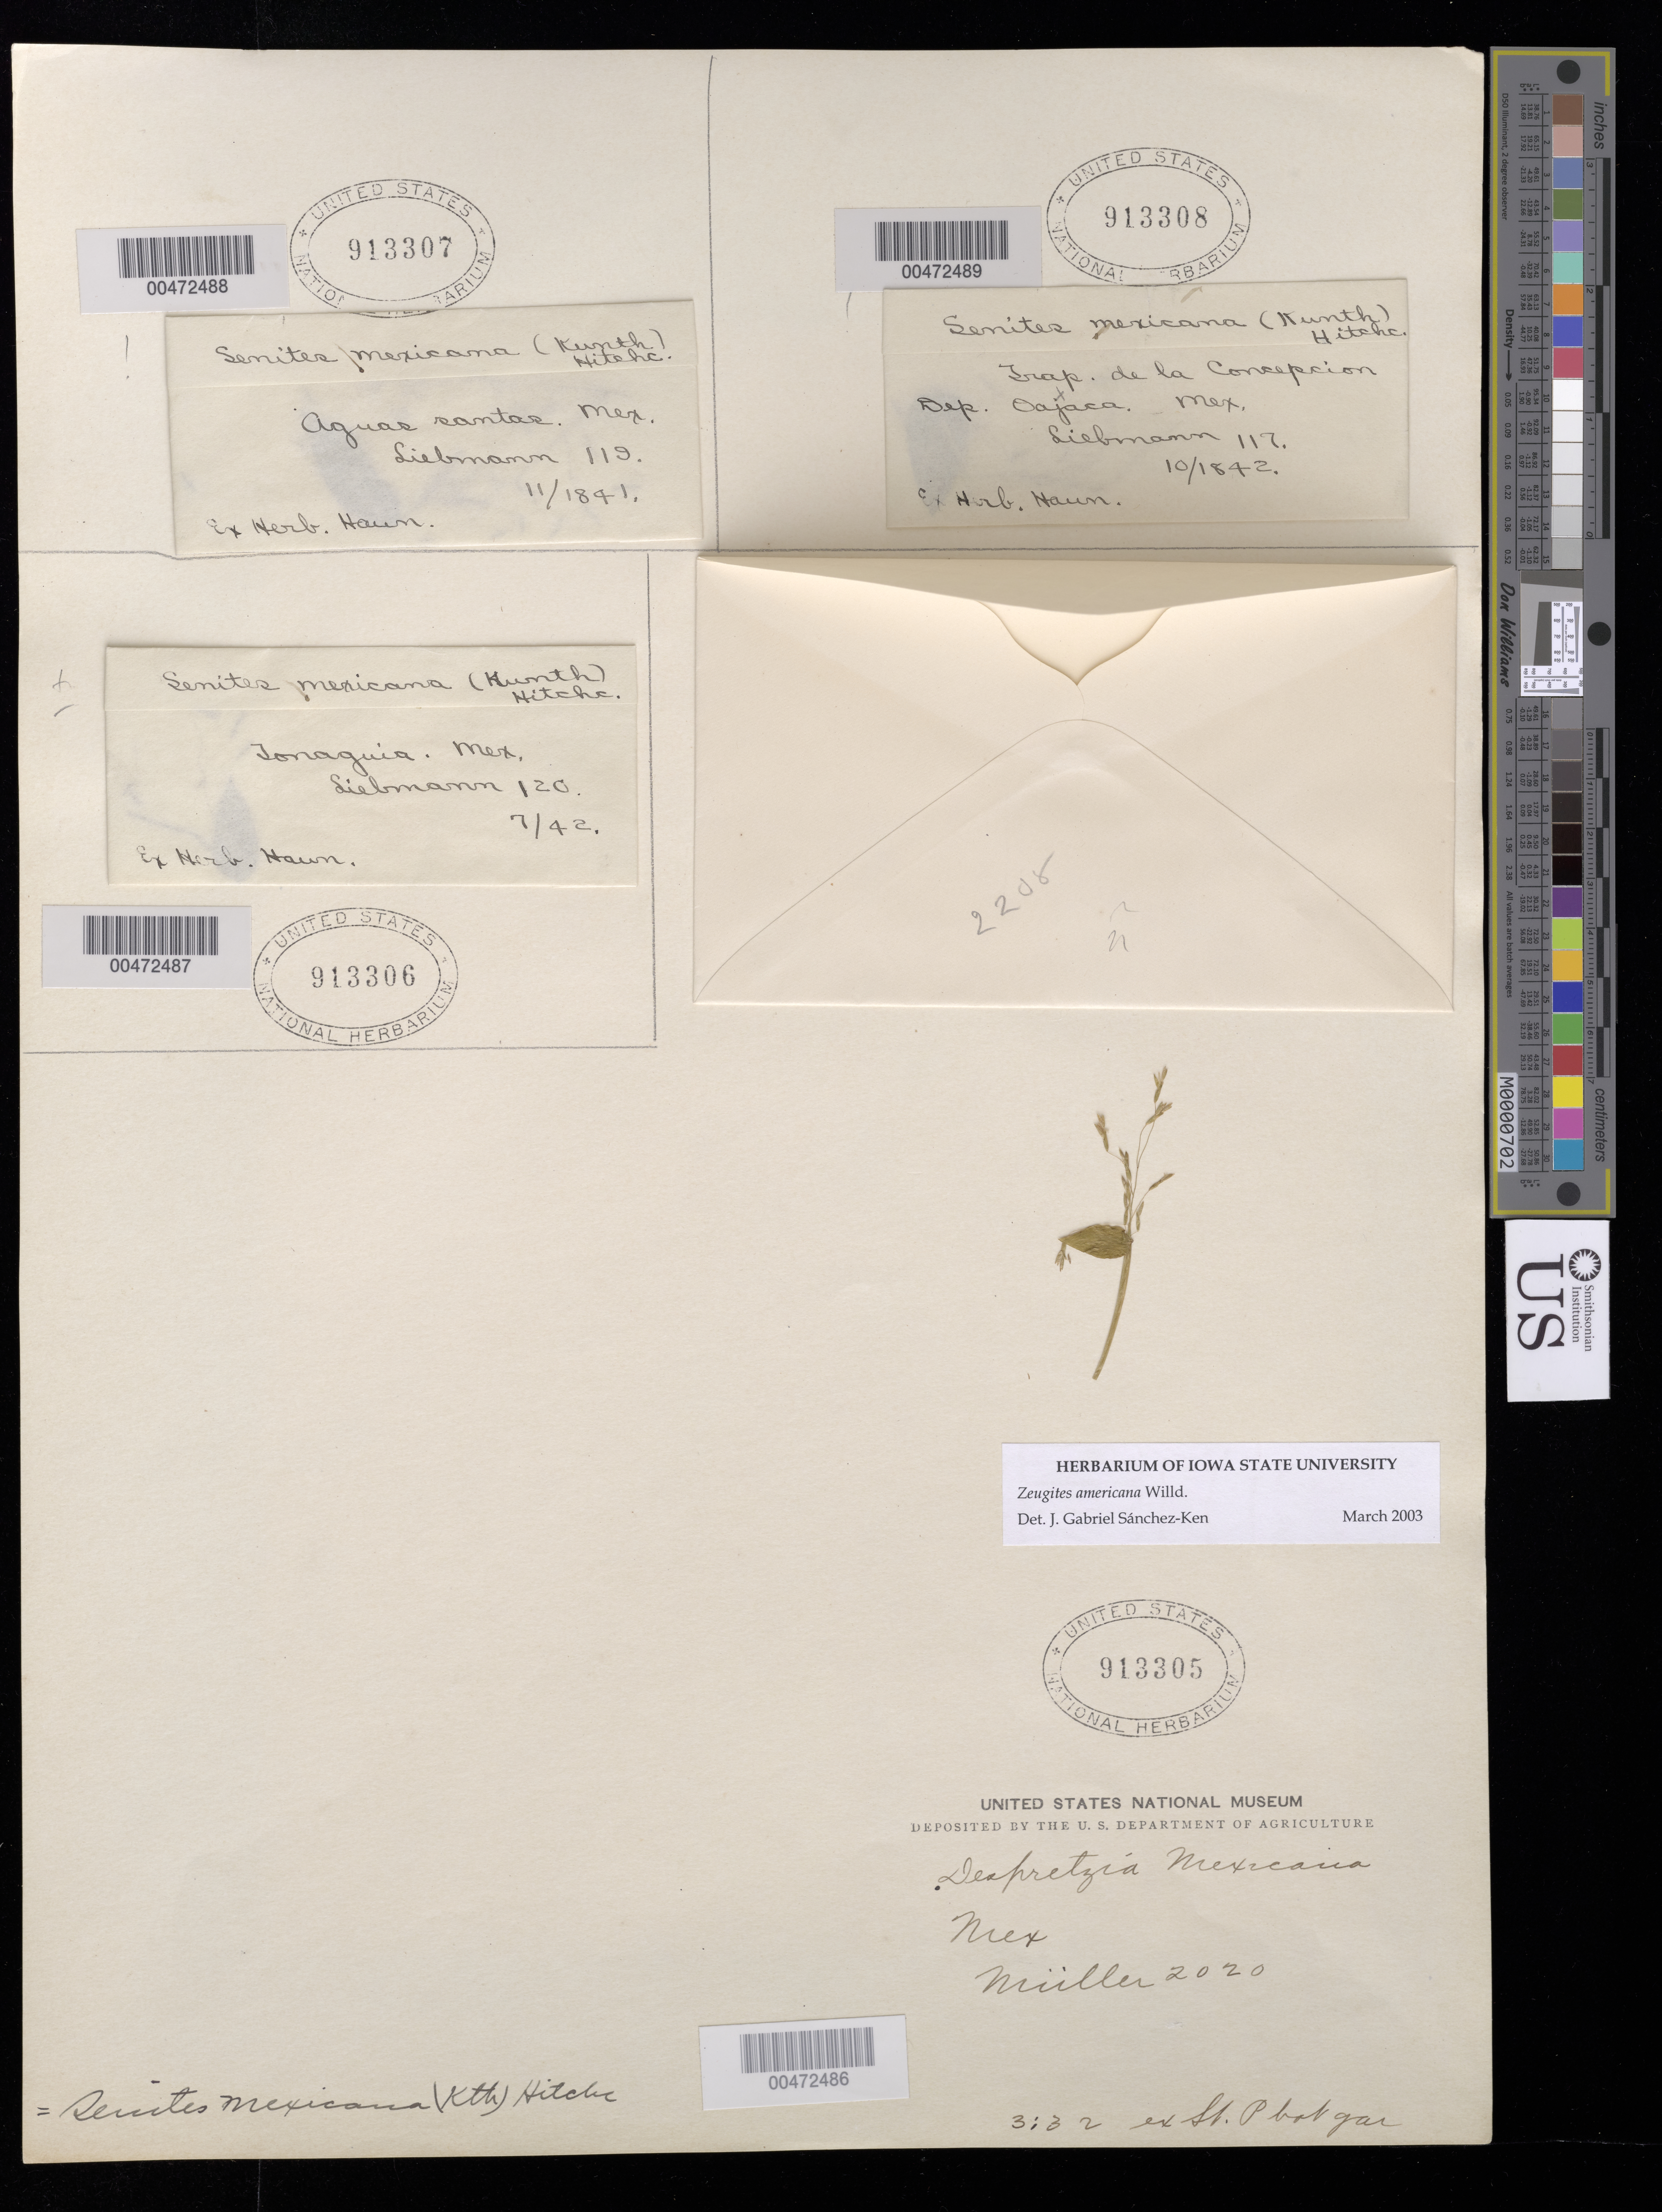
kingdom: Plantae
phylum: Tracheophyta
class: Liliopsida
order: Poales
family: Poaceae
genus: Zeugites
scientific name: Zeugites americanus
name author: Willd.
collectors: -. Mller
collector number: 2020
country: Mexico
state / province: Durango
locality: San Ramon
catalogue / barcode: US 913305